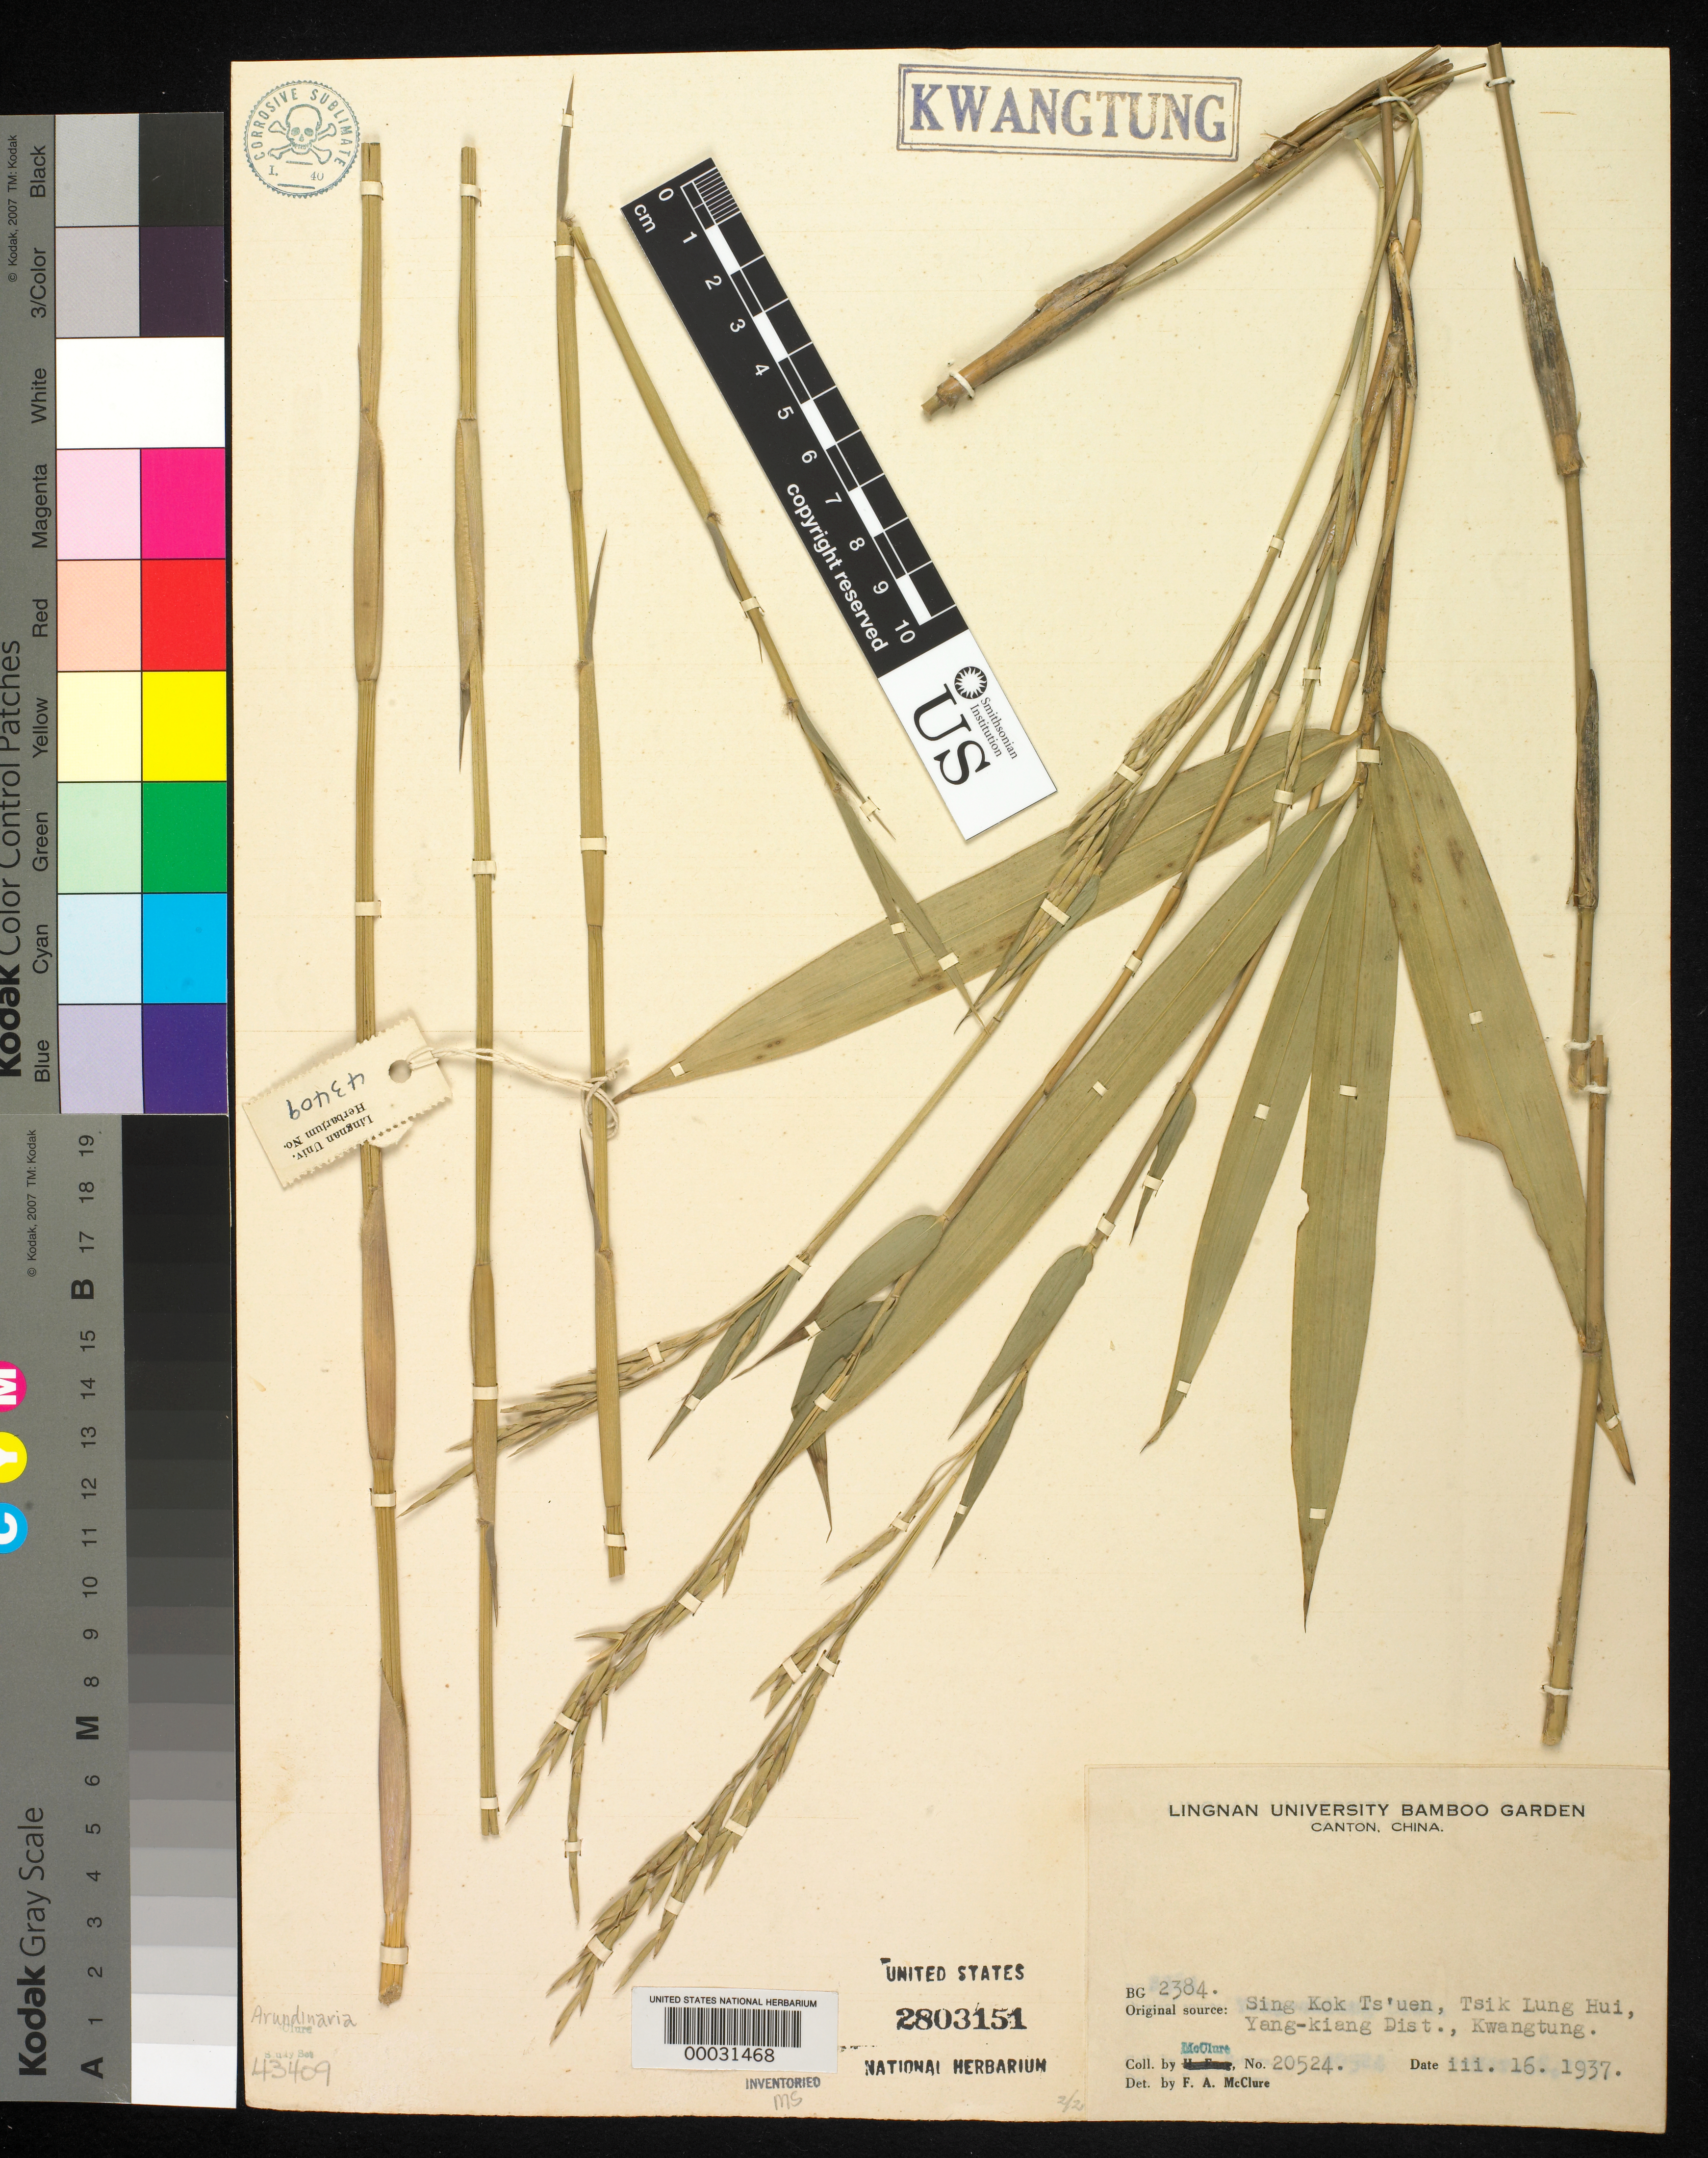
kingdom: Plantae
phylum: Tracheophyta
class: Liliopsida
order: Poales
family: Poaceae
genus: Arundinaria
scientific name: Arundinaria sp.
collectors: F. A. McClure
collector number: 20524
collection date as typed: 16 Mar 1937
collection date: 1937-03-16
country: China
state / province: Guangdong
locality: Yang-kiang, sing kok ts'uen, tsik lung hui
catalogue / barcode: US 2803151